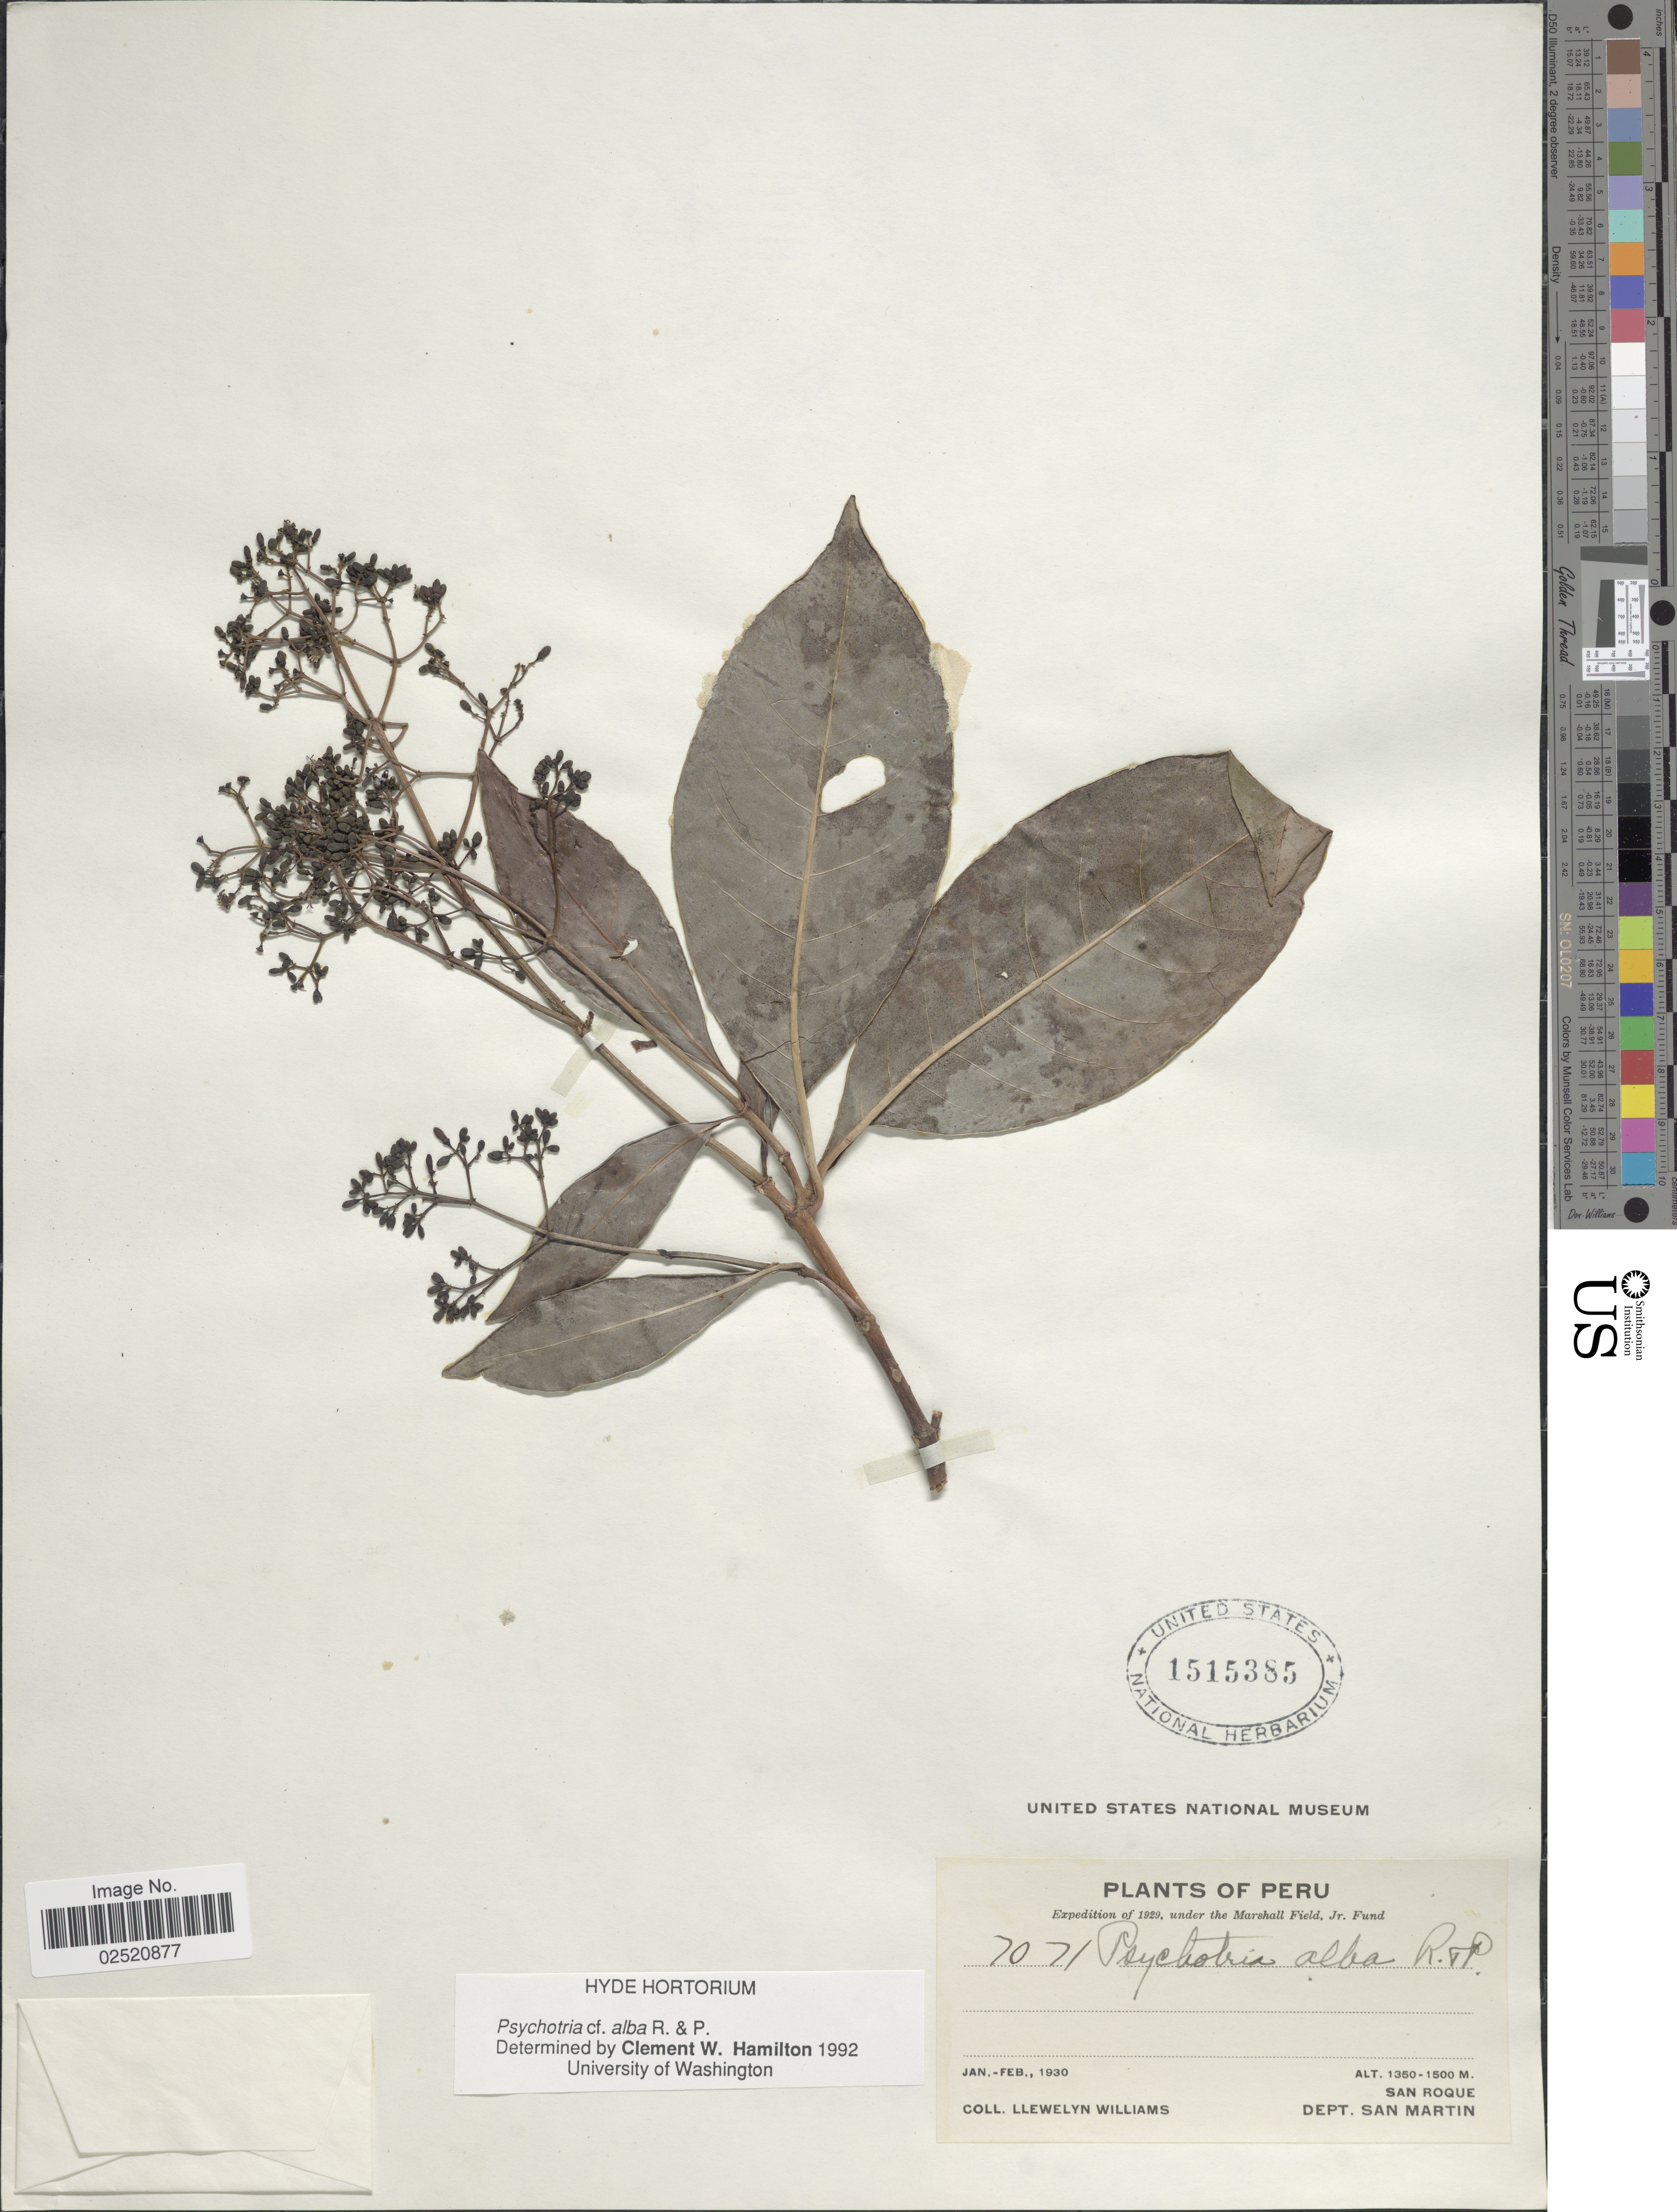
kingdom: Plantae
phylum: Tracheophyta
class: Magnoliopsida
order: Gentianales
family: Rubiaceae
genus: Psychotria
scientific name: Psychotria alba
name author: Ruiz & Pav.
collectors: Ll. Williams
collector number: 7071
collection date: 1930-01/1930-02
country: Peru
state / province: San Martín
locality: San Roque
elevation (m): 1350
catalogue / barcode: US 1515385